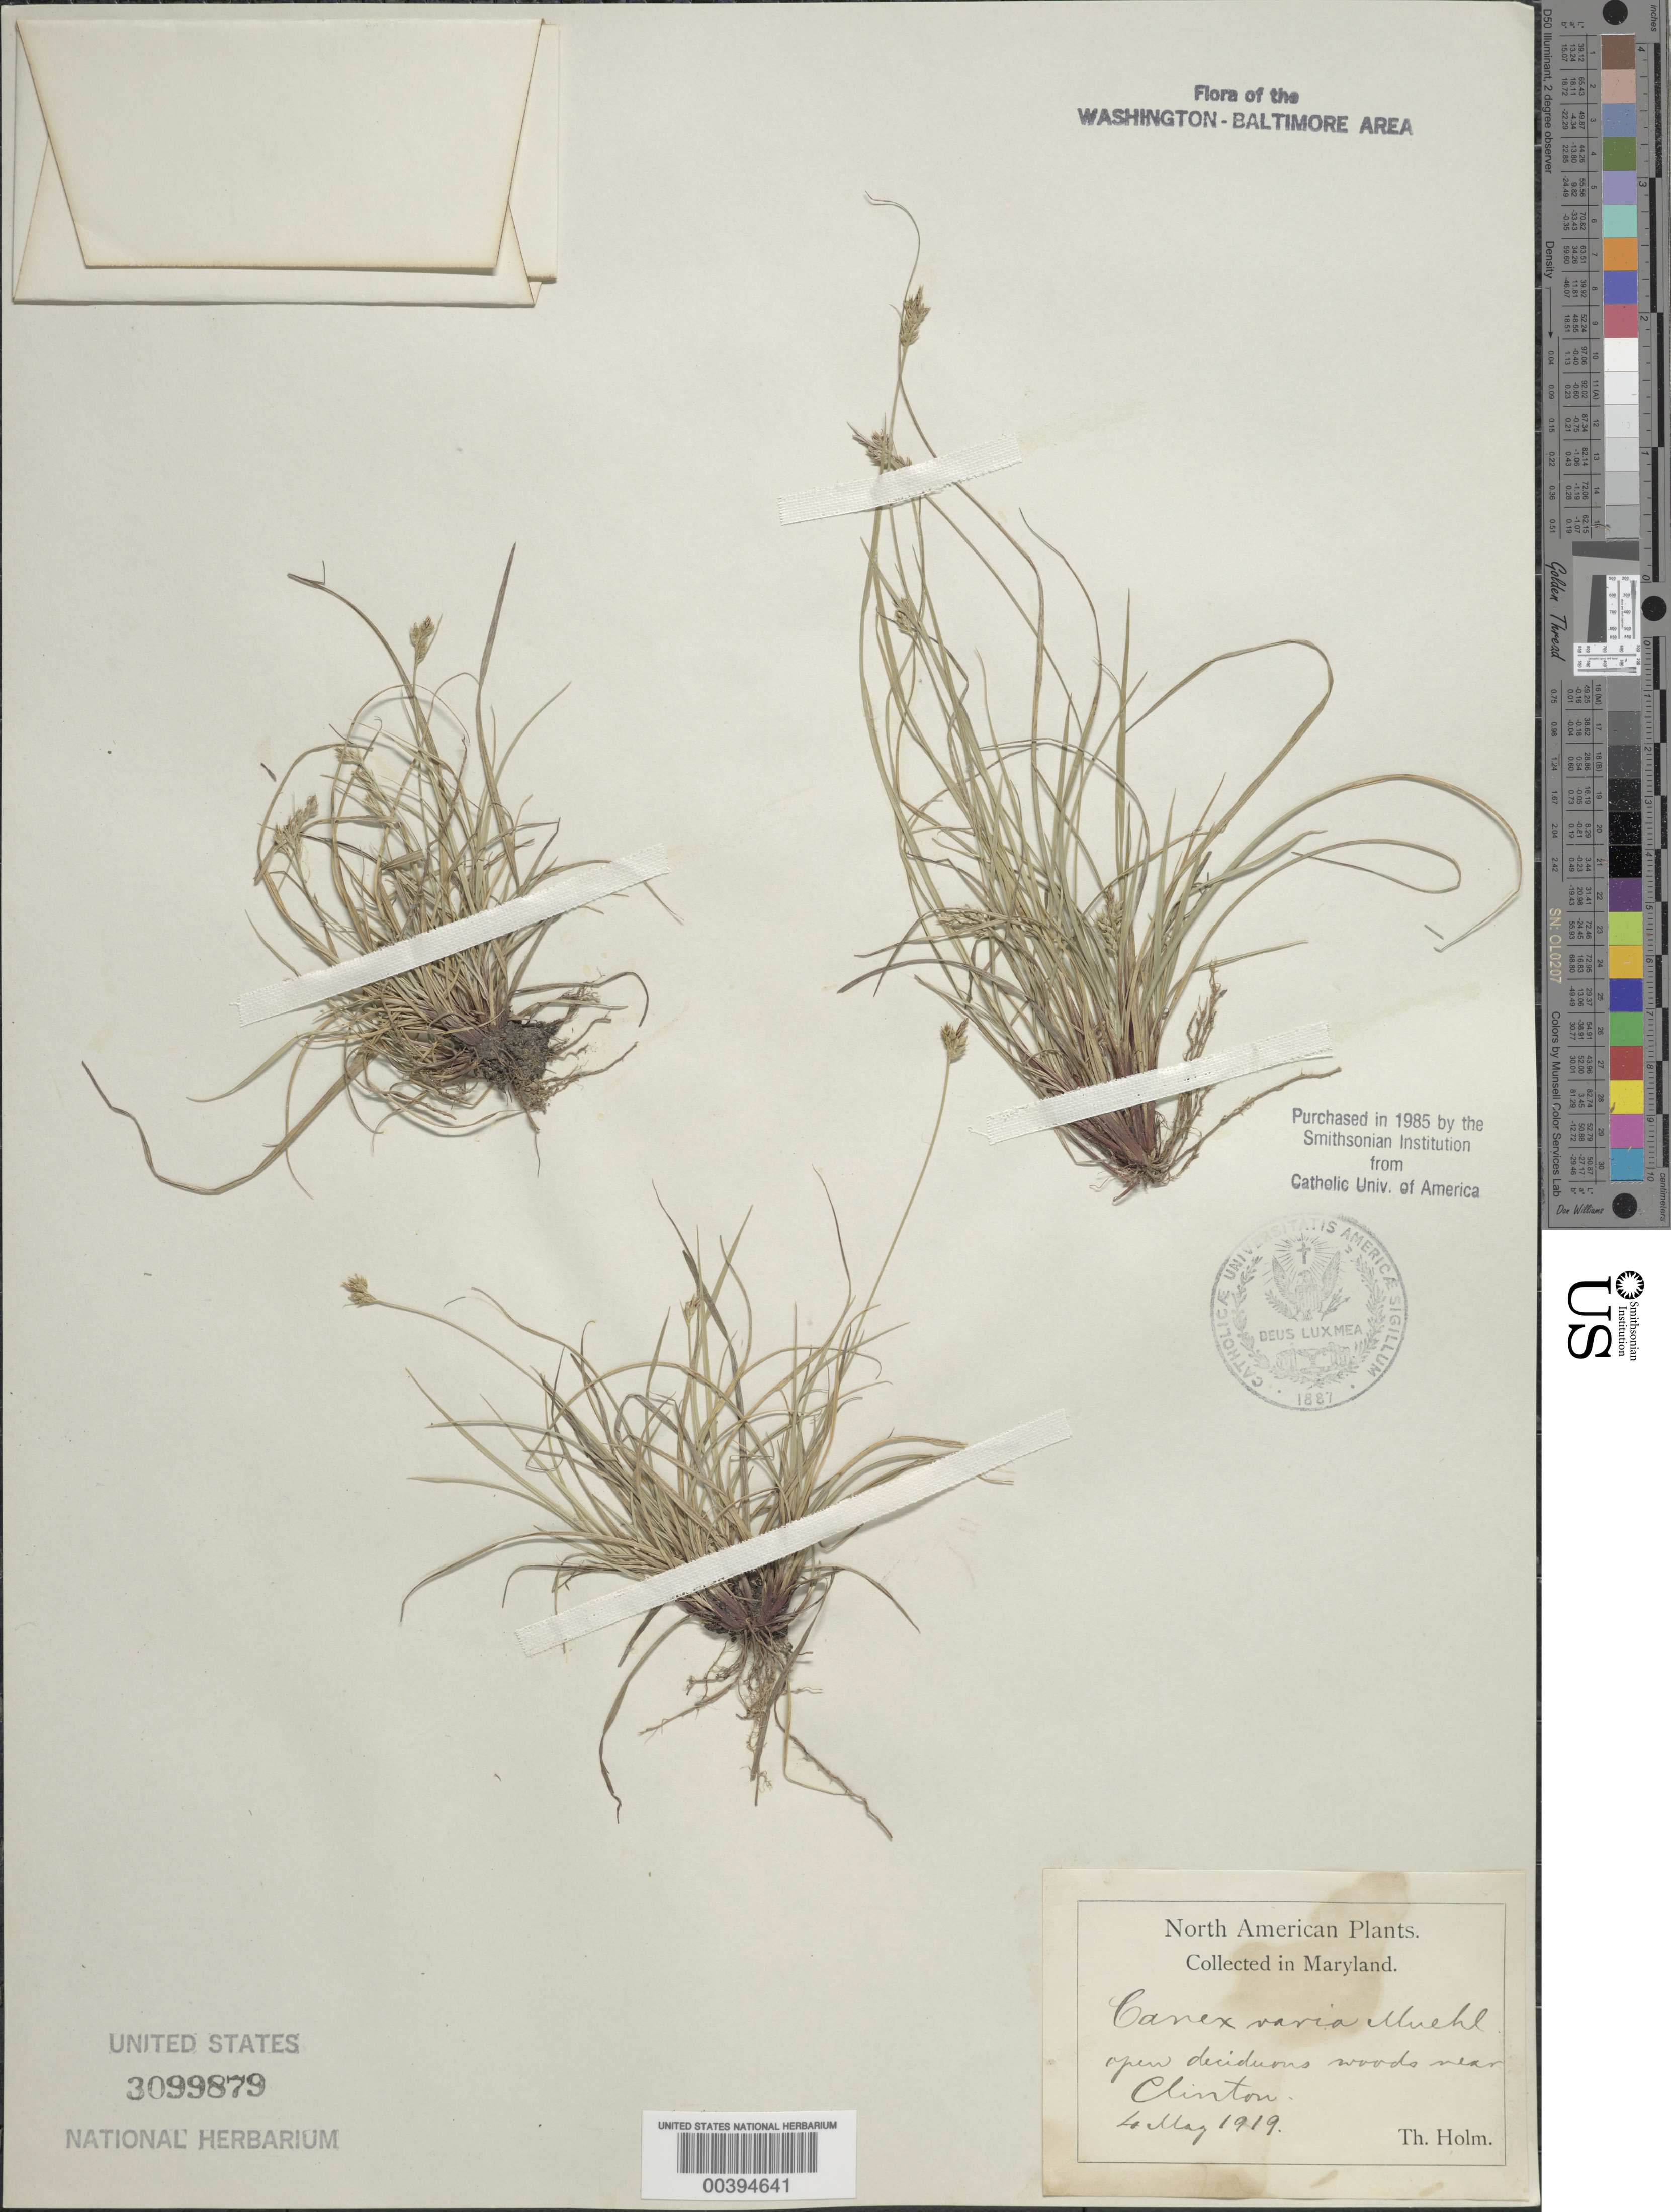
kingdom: Plantae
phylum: Tracheophyta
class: Liliopsida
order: Poales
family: Cyperaceae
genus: Carex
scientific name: Carex albicans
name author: Willd. ex Spreng.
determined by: Shetler, Stanwyn G., (US), NMNH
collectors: T. Holm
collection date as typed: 04 May 1919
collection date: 1919-05-04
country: United States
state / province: Maryland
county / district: Prince George's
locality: Near Clinton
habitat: Open woods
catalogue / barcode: US 3099879